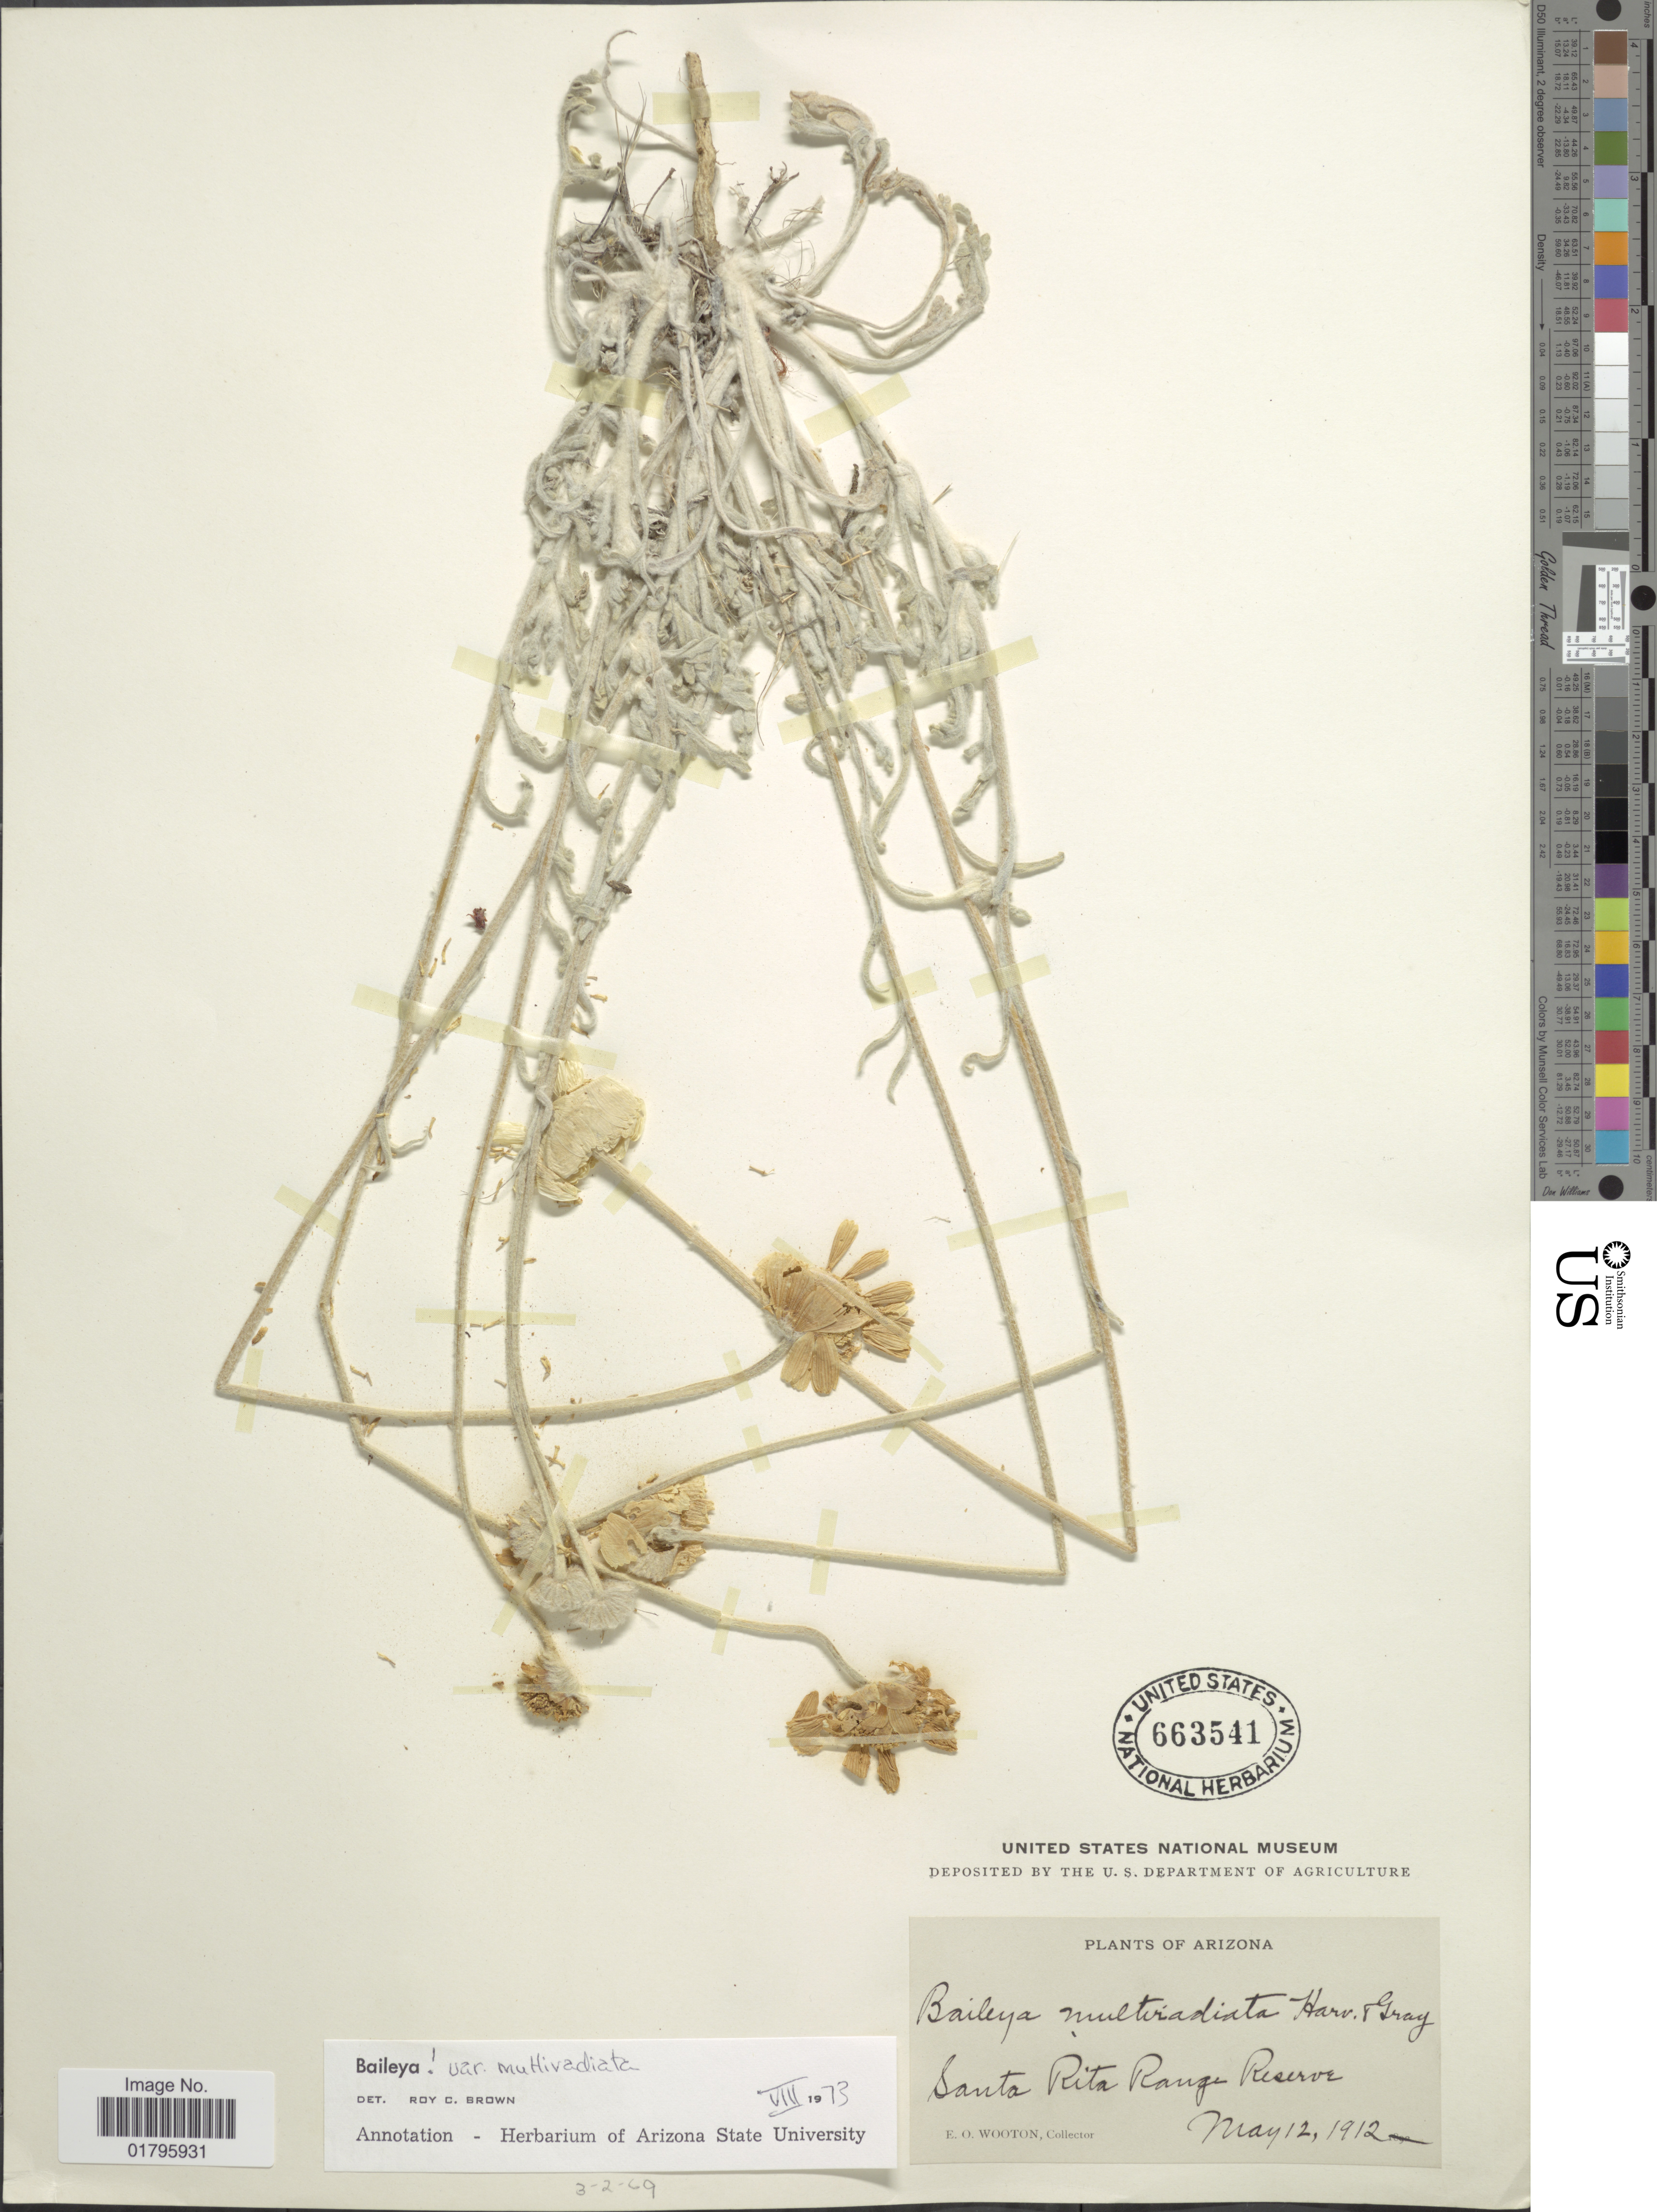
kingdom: Plantae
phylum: Tracheophyta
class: Magnoliopsida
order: Asterales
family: Asteraceae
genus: Baileya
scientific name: Baileya multiradiata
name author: Harv. & A. Gray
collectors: E. O. Wooton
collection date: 1912-05-12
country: United States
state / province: Arizona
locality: Santa Rita Range Reserve.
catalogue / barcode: US 663541